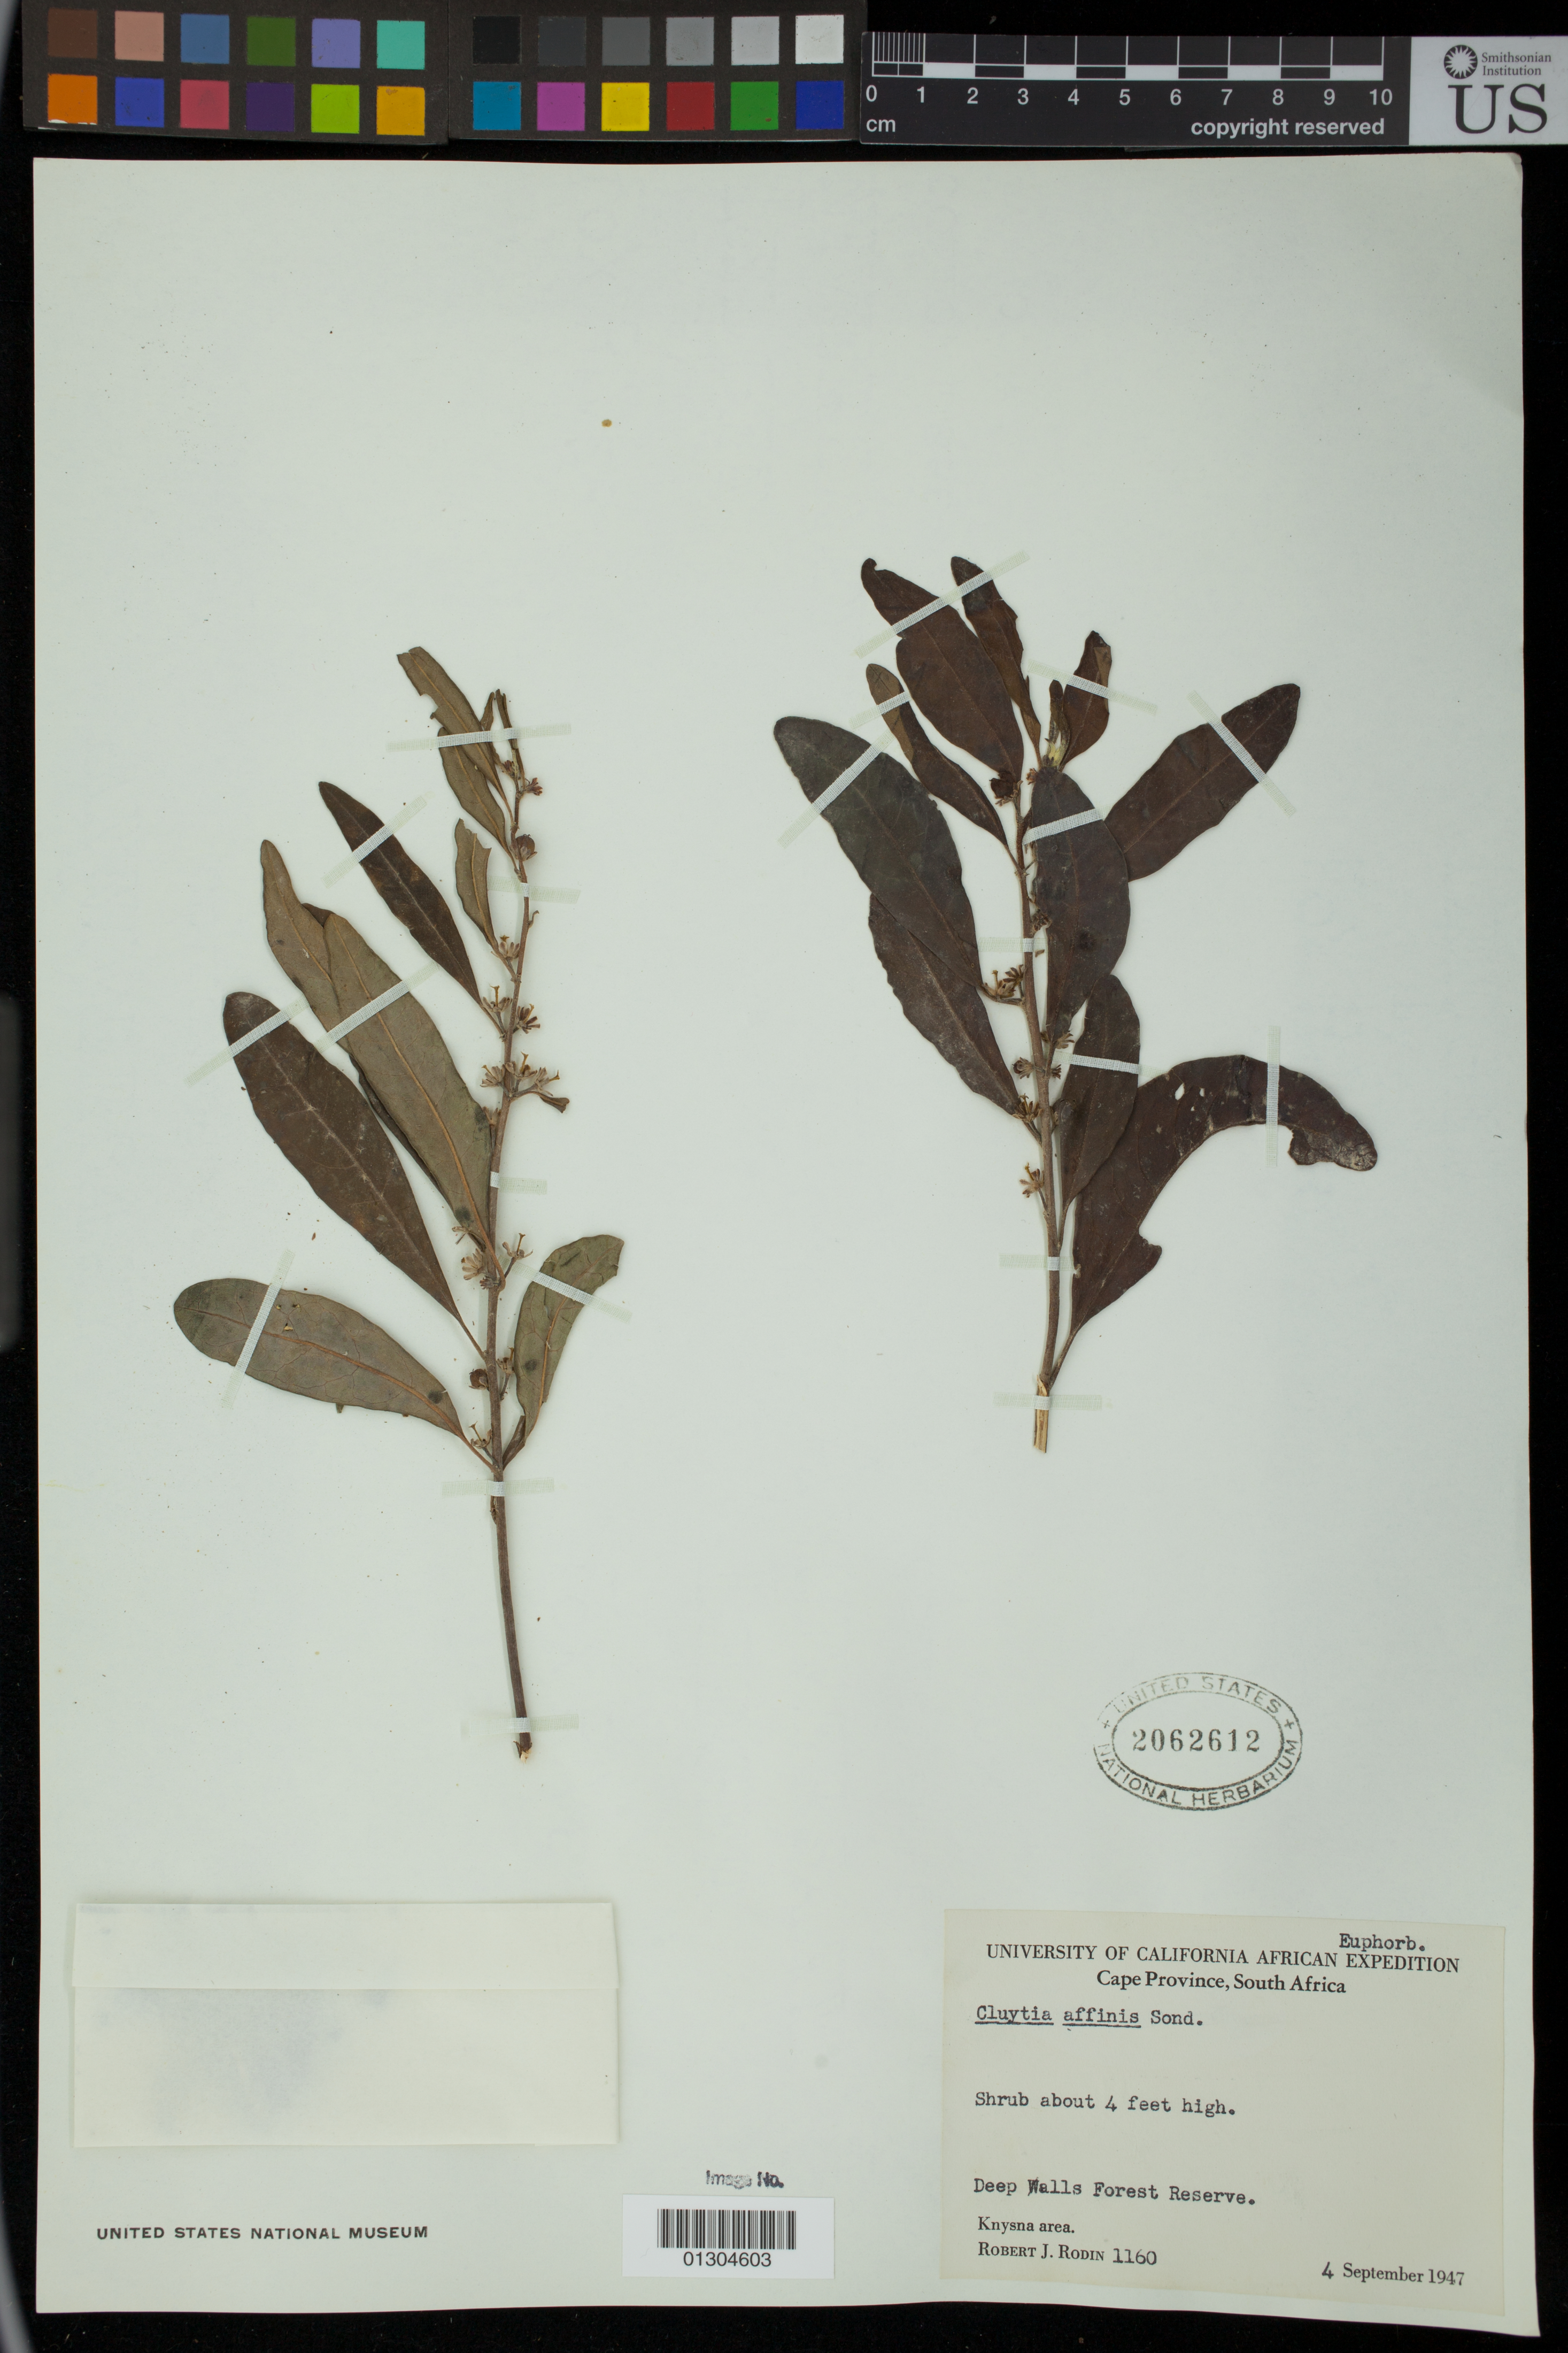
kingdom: Plantae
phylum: Tracheophyta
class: Magnoliopsida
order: Malpighiales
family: Peraceae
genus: Clutia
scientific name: Clutia affinis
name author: Sond.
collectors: R. J. Rodin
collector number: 1160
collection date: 1947-09-04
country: South Africa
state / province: Western Cape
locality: Deep Walls Forest Reserve. Knysna area.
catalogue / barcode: US 2062612